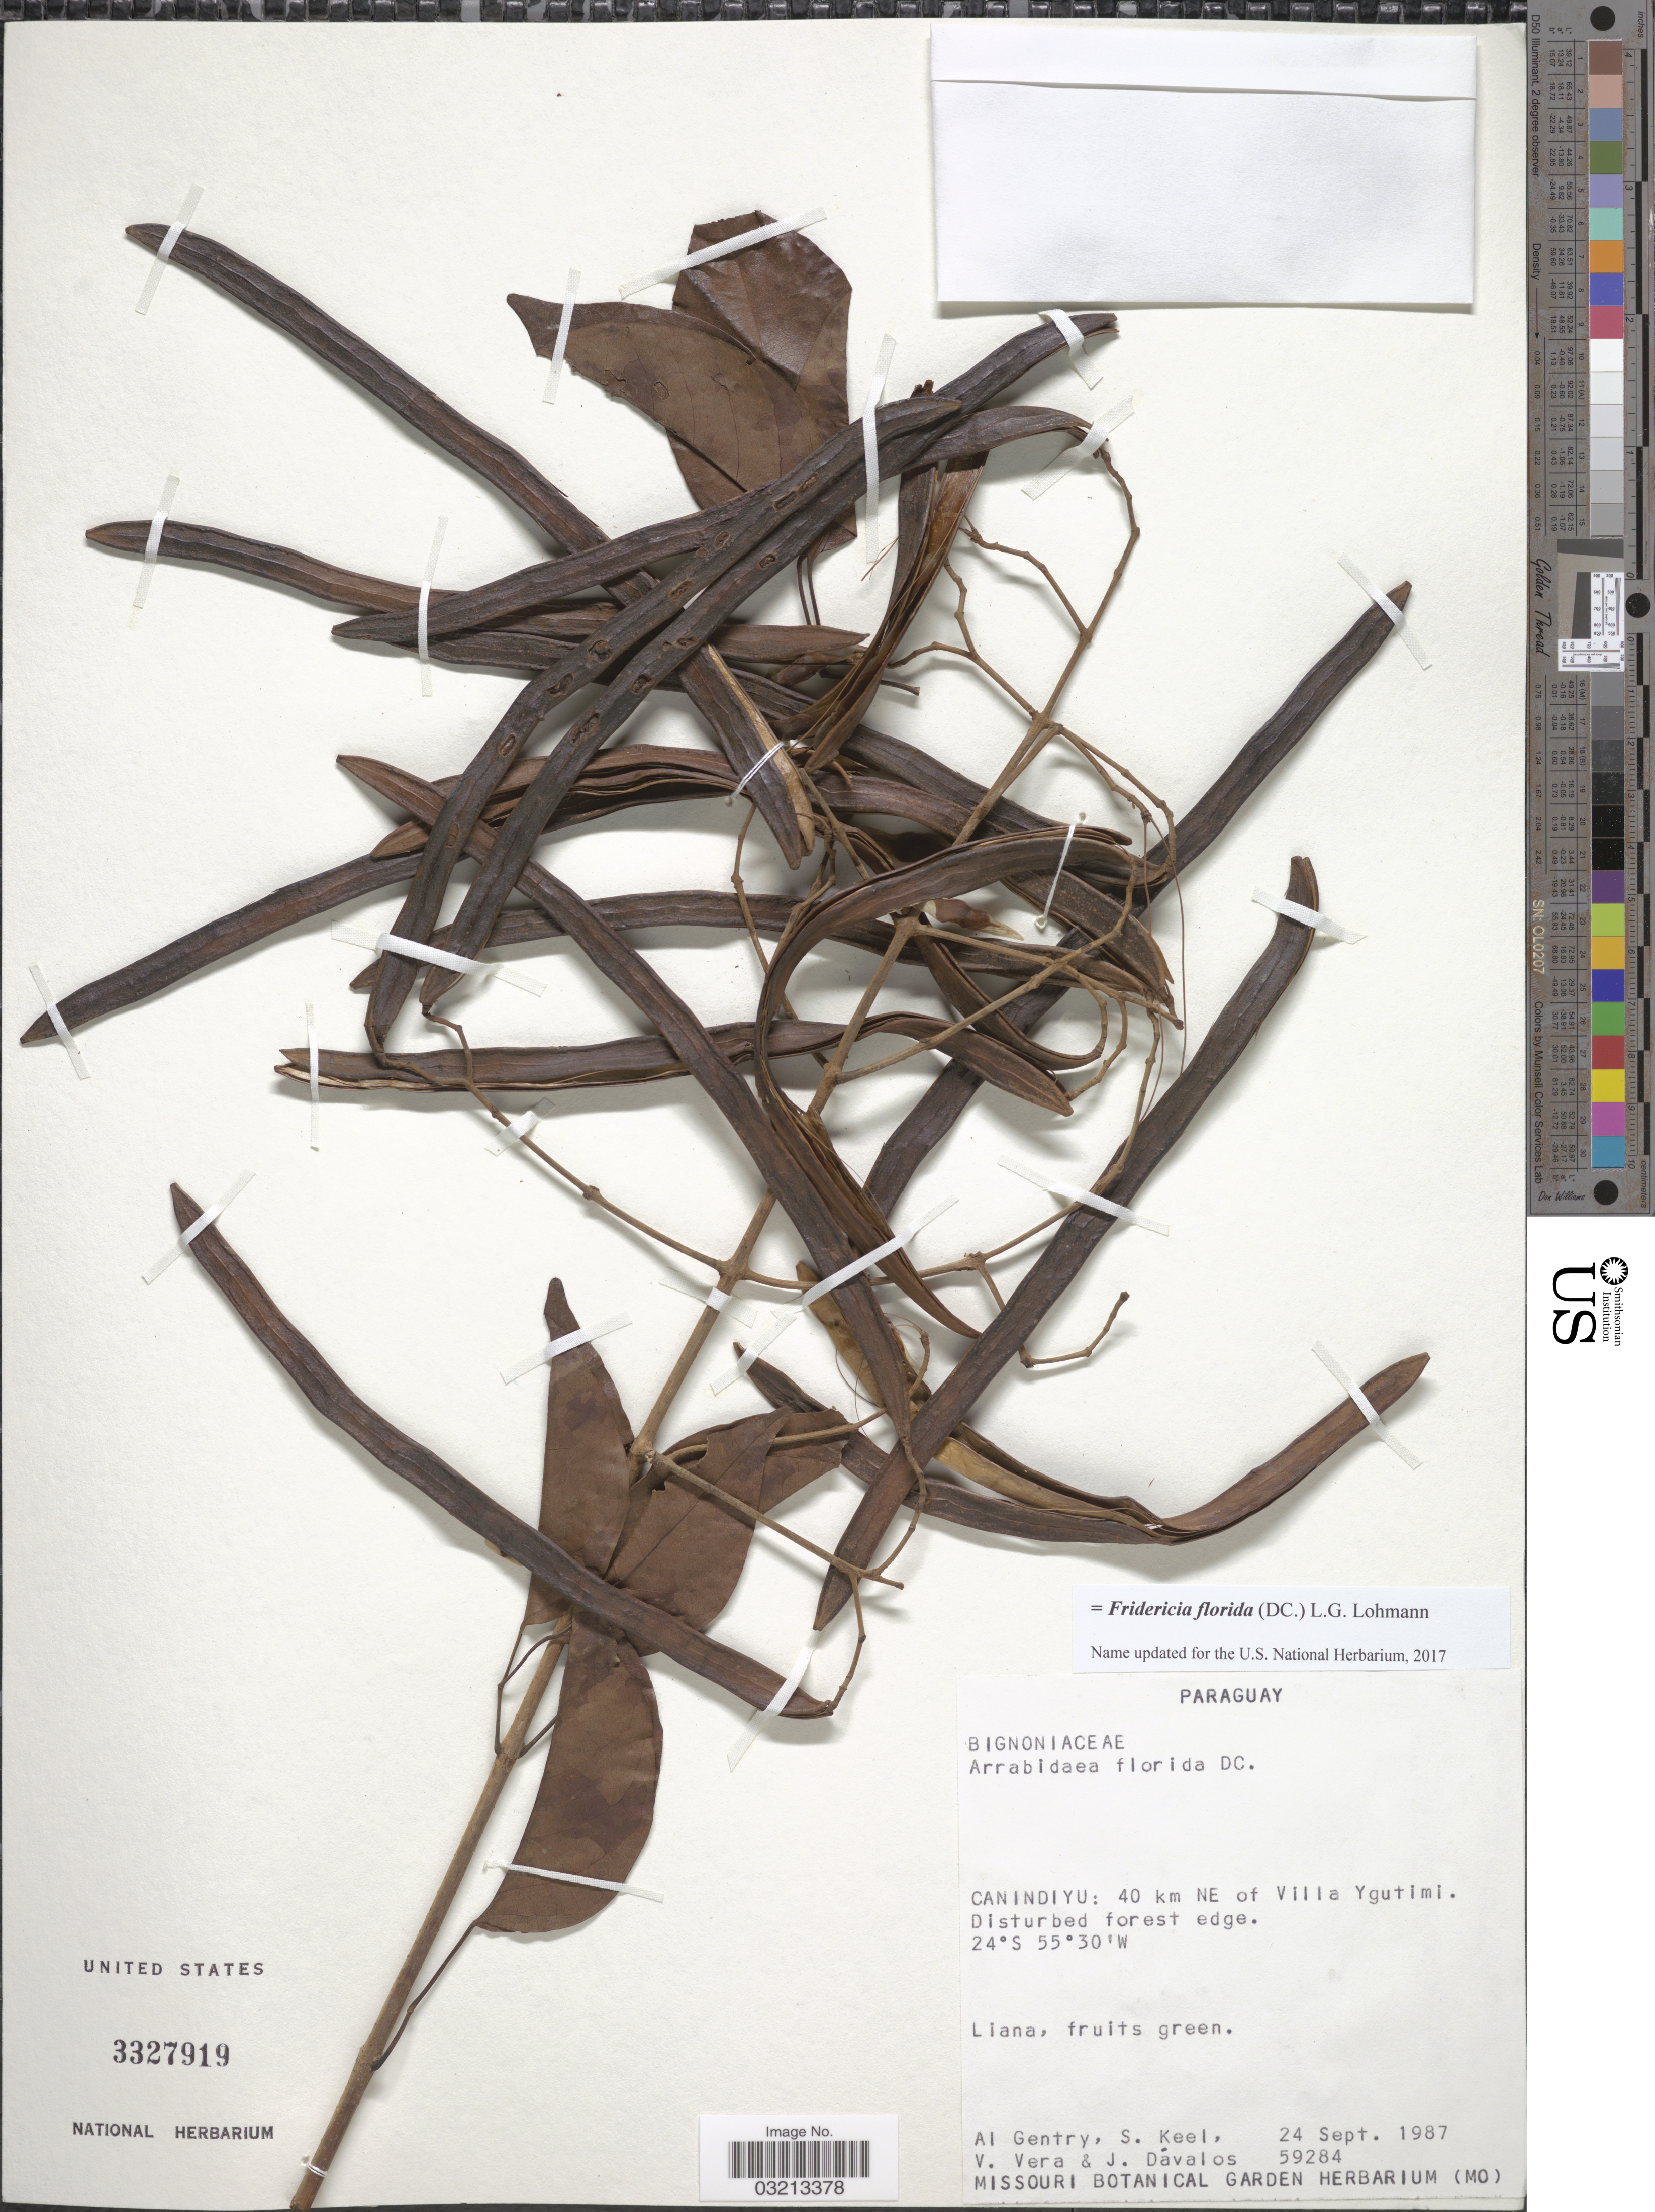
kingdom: Plantae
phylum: Tracheophyta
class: Magnoliopsida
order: Lamiales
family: Bignoniaceae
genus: Fridericia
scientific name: Fridericia florida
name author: (DC.) L.G. Lohmann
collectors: A. H. Gentry, S. Keel, V. Vera & J. Dávalos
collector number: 59284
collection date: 1987-09-24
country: Paraguay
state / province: Canindeyu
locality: Canindiyu: 40 km NE of Villa Ygutimi.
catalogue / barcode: US 3327919